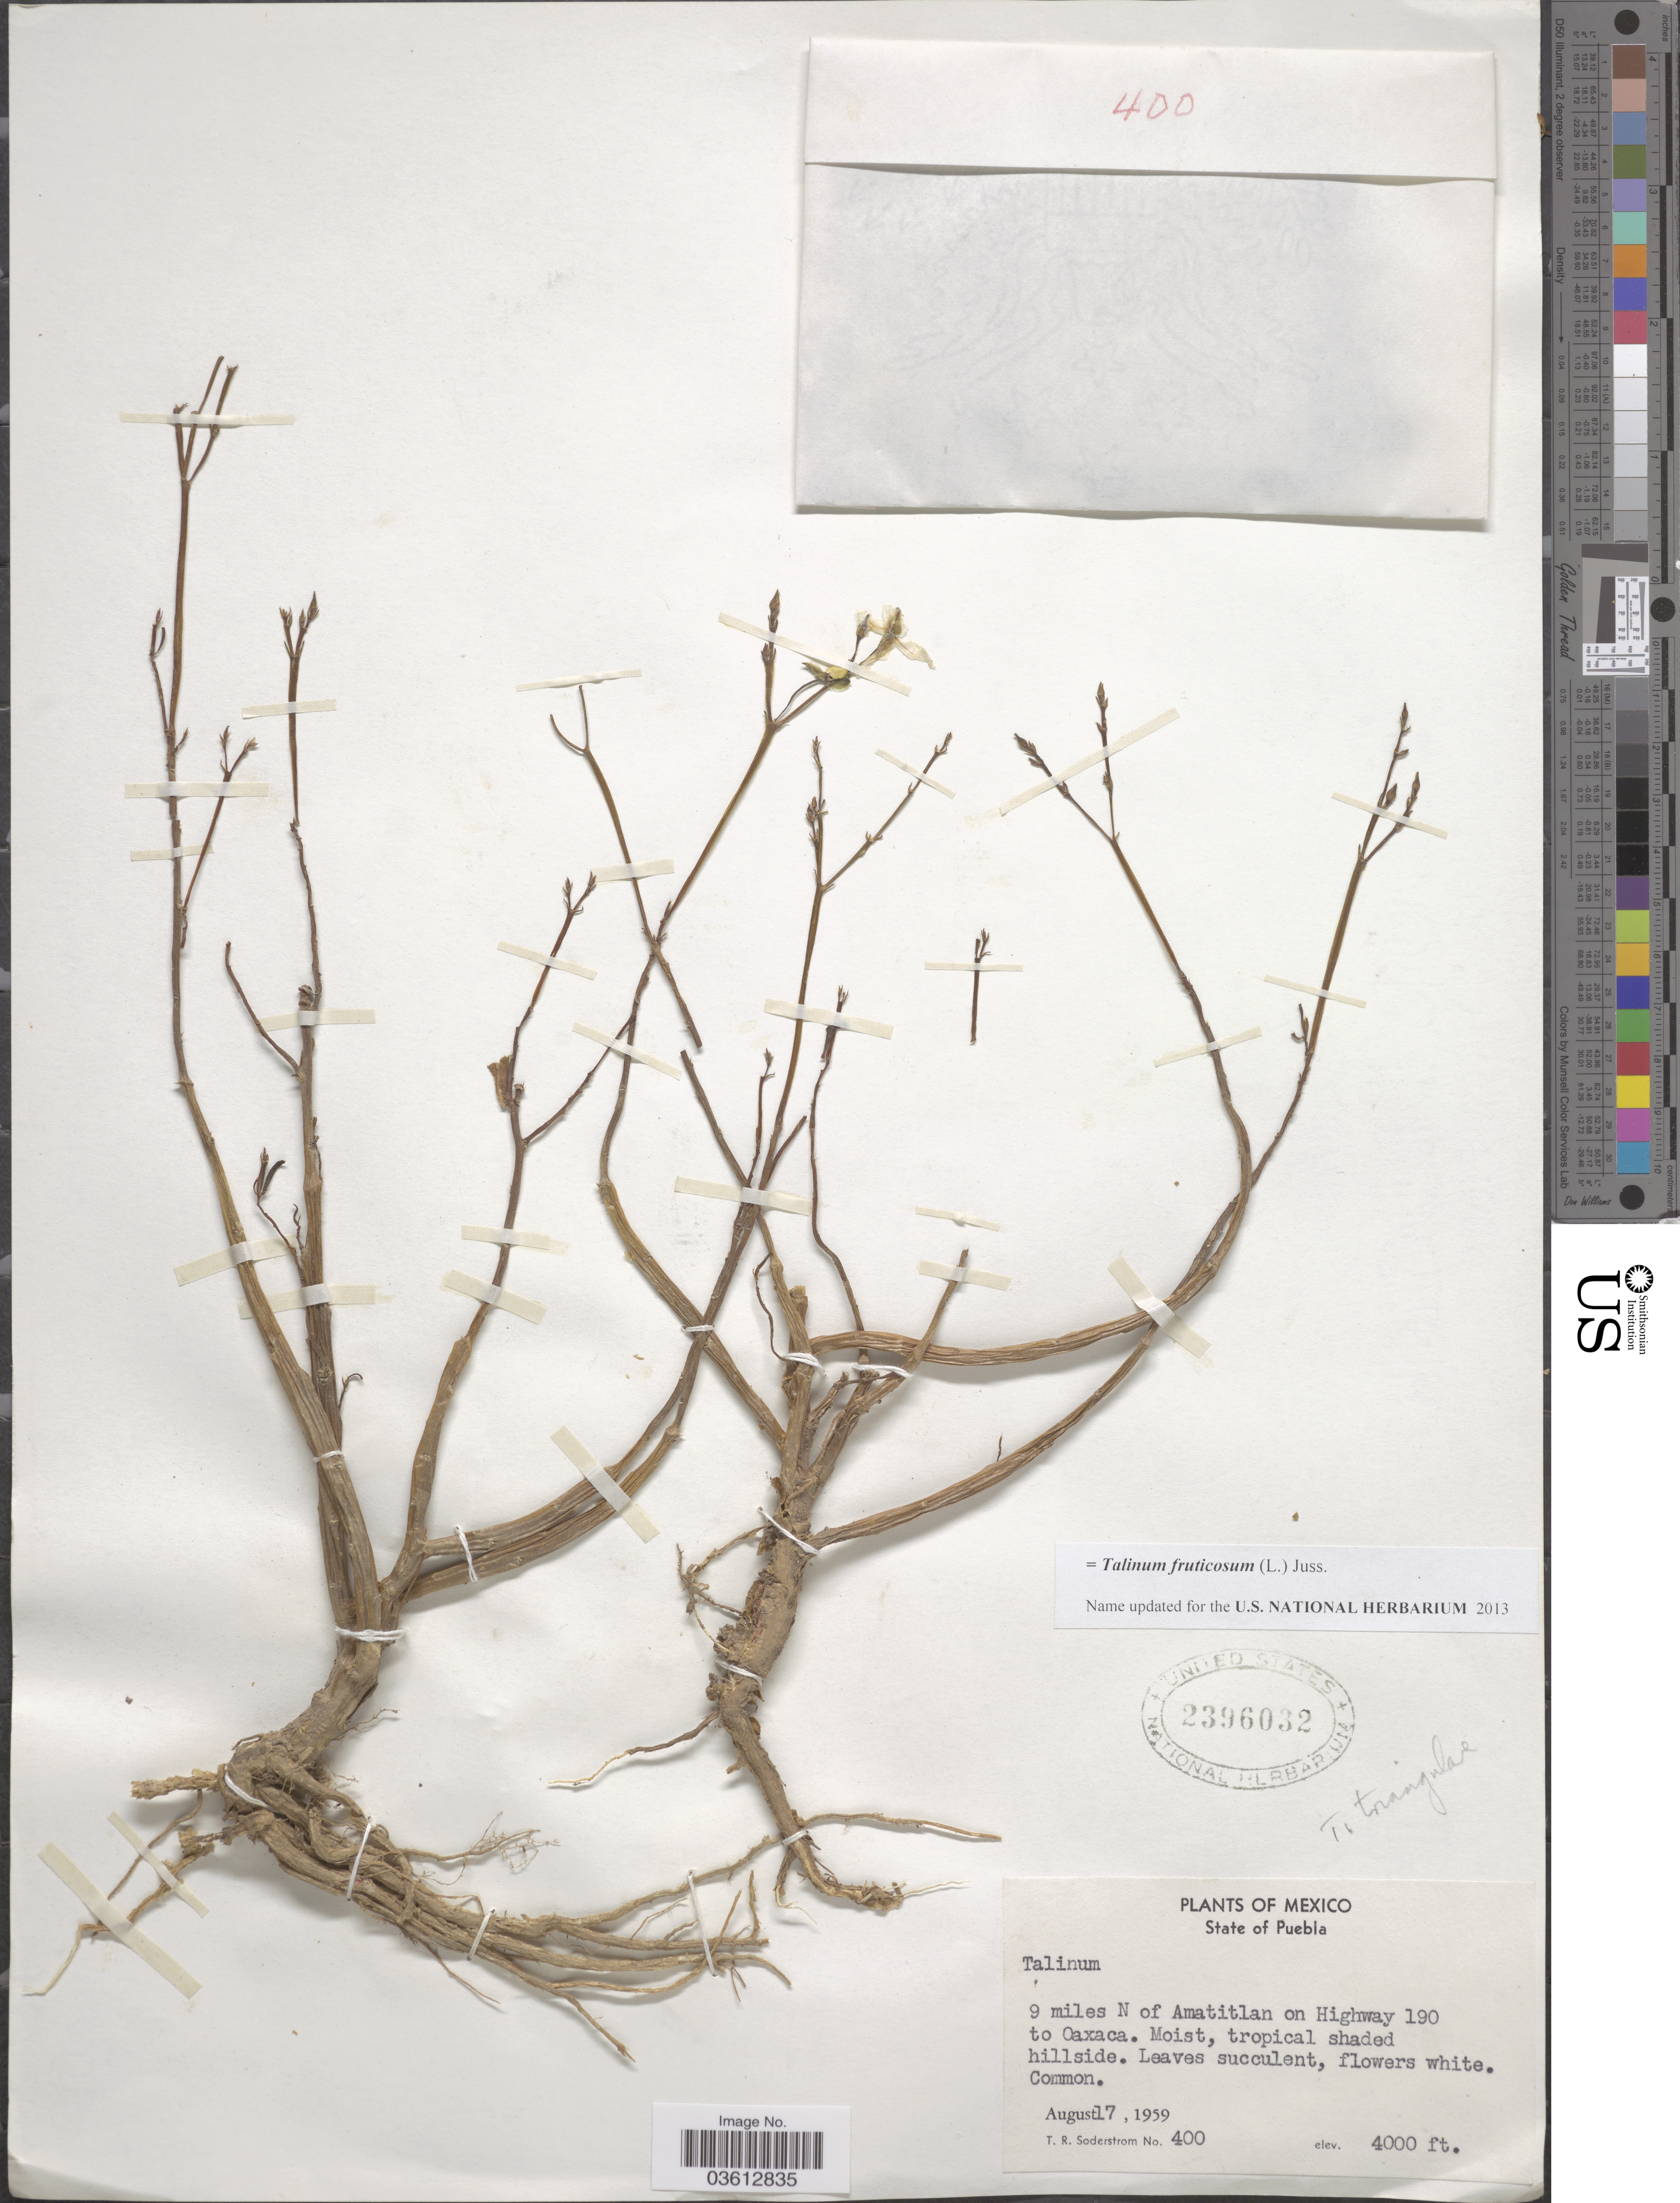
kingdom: Plantae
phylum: Tracheophyta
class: Magnoliopsida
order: Caryophyllales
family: Talinaceae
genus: Talinum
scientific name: Talinum fruticosum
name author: (L.) Juss.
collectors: T. R. Soderstrom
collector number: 400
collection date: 1959-08-17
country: Mexico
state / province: Puebla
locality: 9 miles N of Amatitlan on Highway 190 to Oaxaca.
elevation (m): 1219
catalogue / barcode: US 2396032